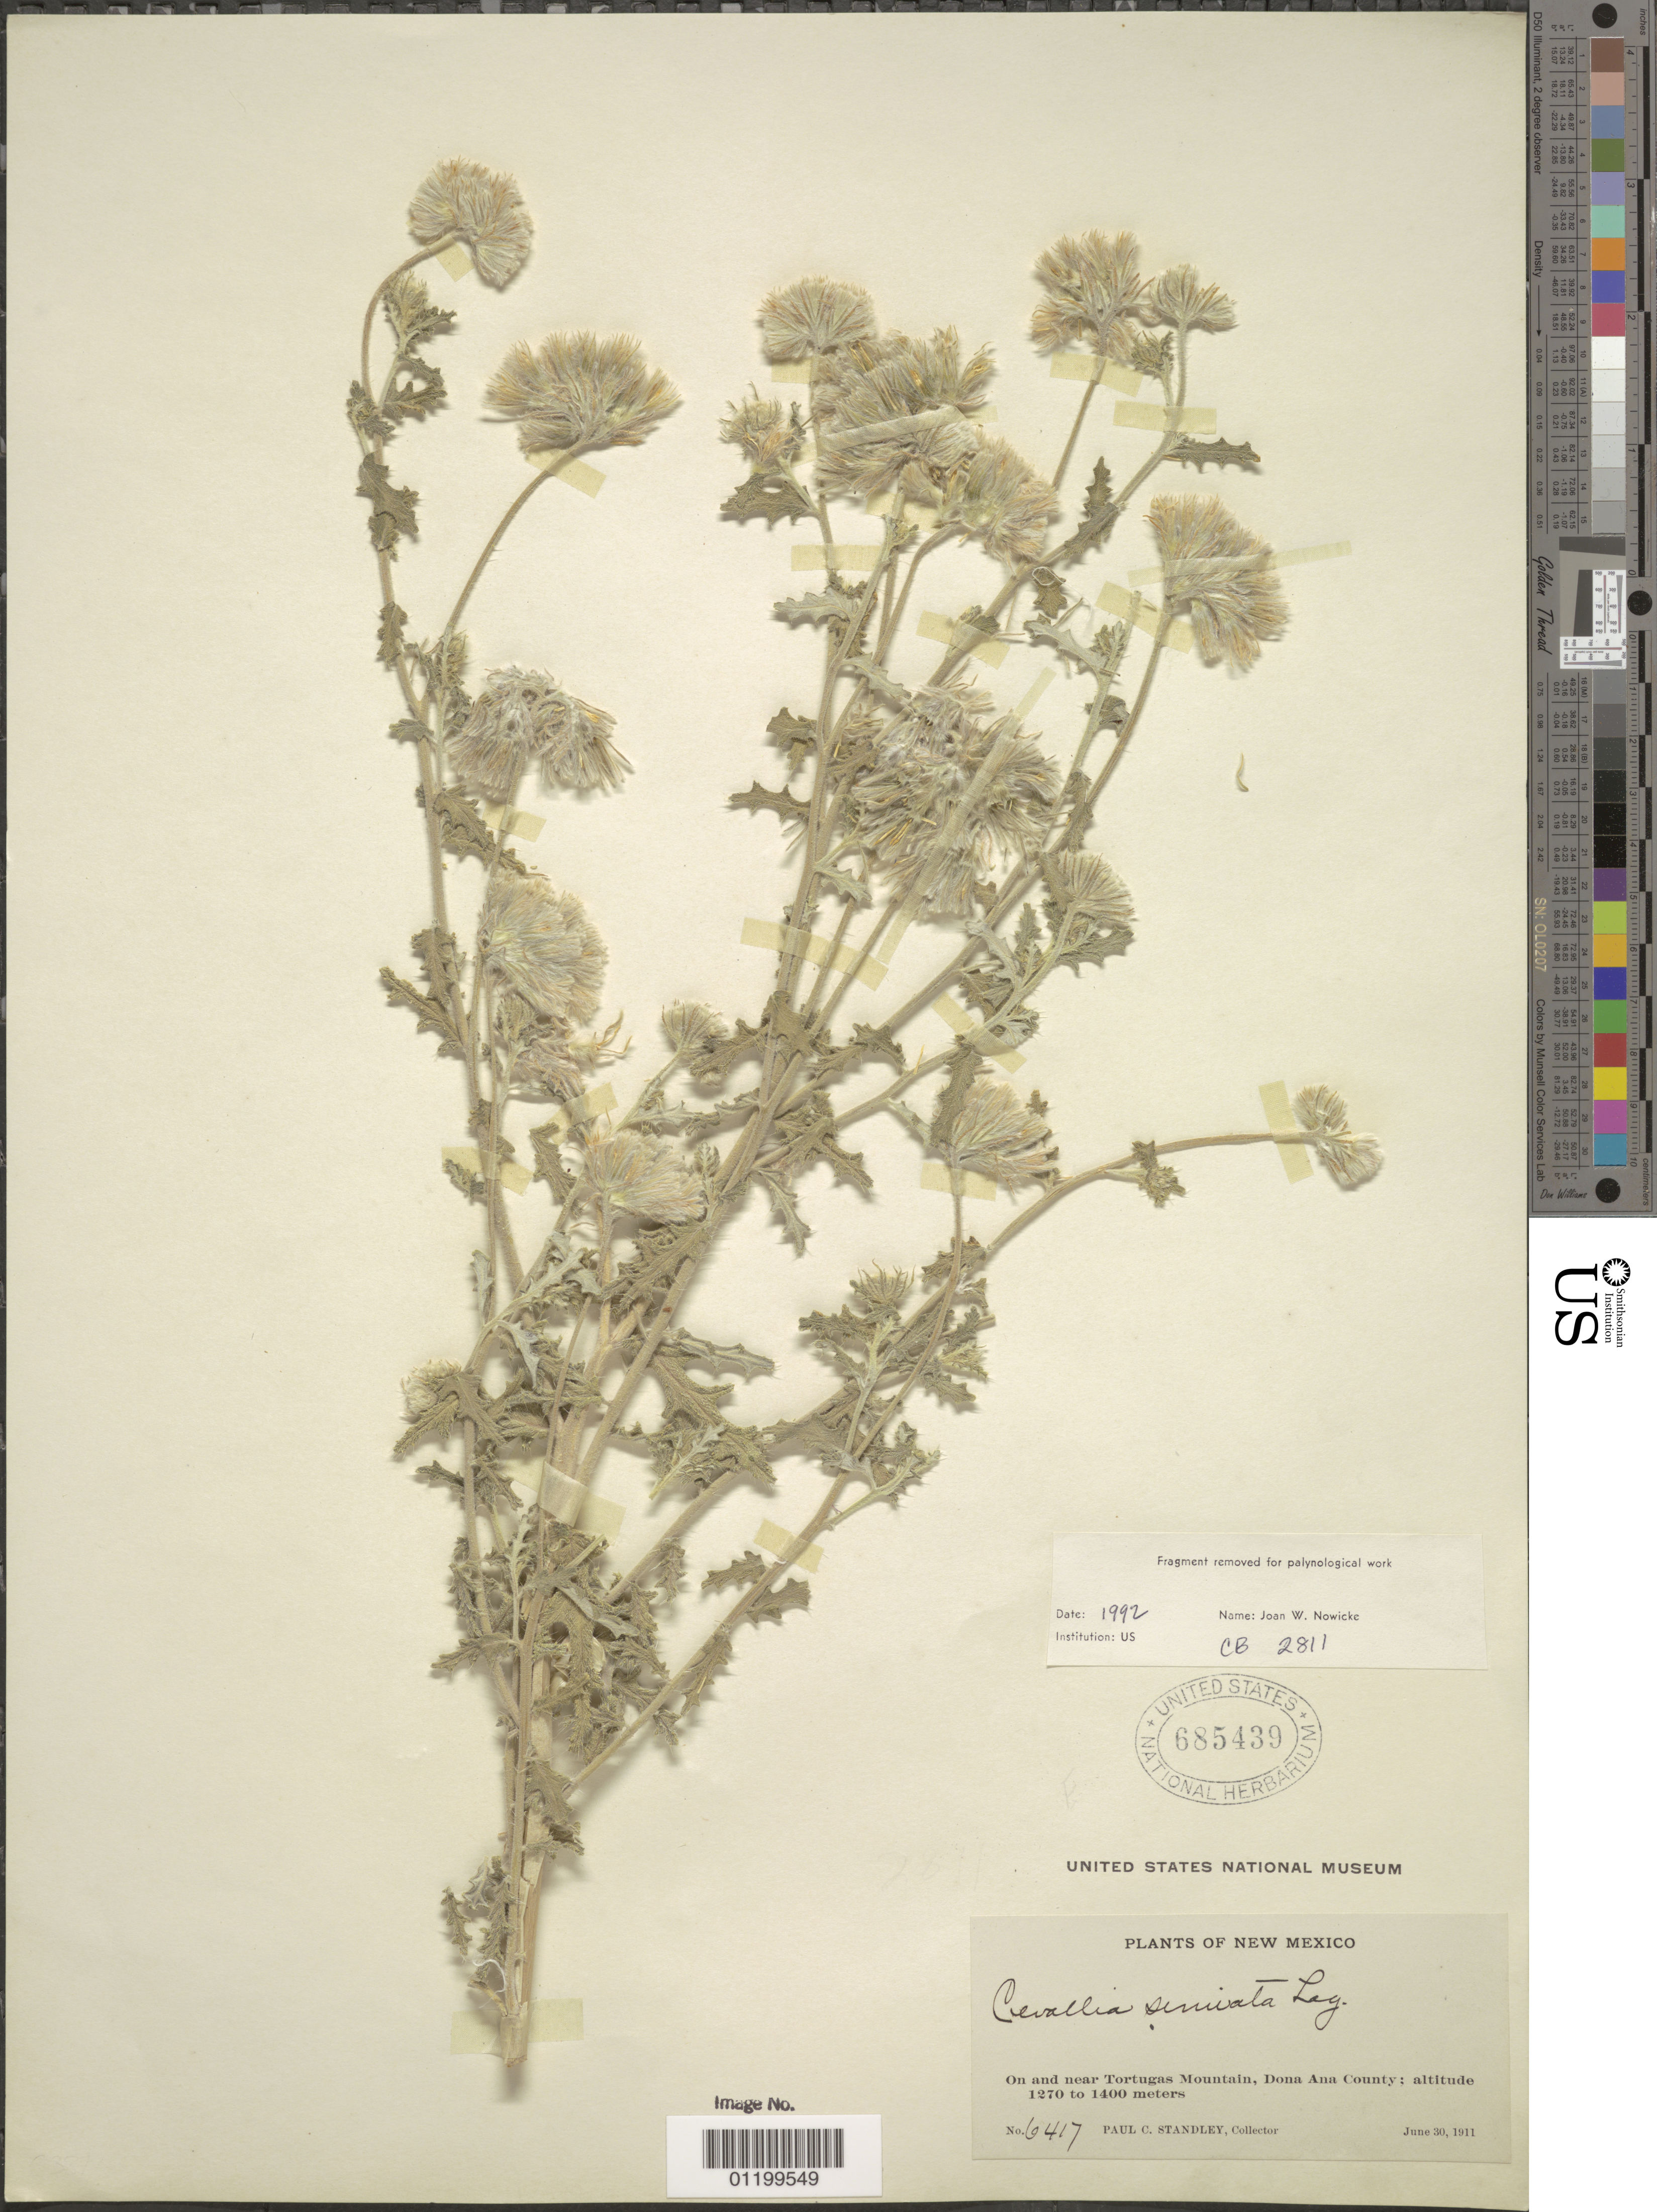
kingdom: Plantae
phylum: Tracheophyta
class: Magnoliopsida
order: Cornales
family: Loasaceae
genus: Cevallia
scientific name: Cevallia sinuata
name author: Lag.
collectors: P. C. Standley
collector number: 6417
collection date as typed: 30 Jun 1911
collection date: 1911-06-30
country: United States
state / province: New Mexico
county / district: Dona Ana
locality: On and near Tortugas Mountain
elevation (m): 1270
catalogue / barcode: US 685439